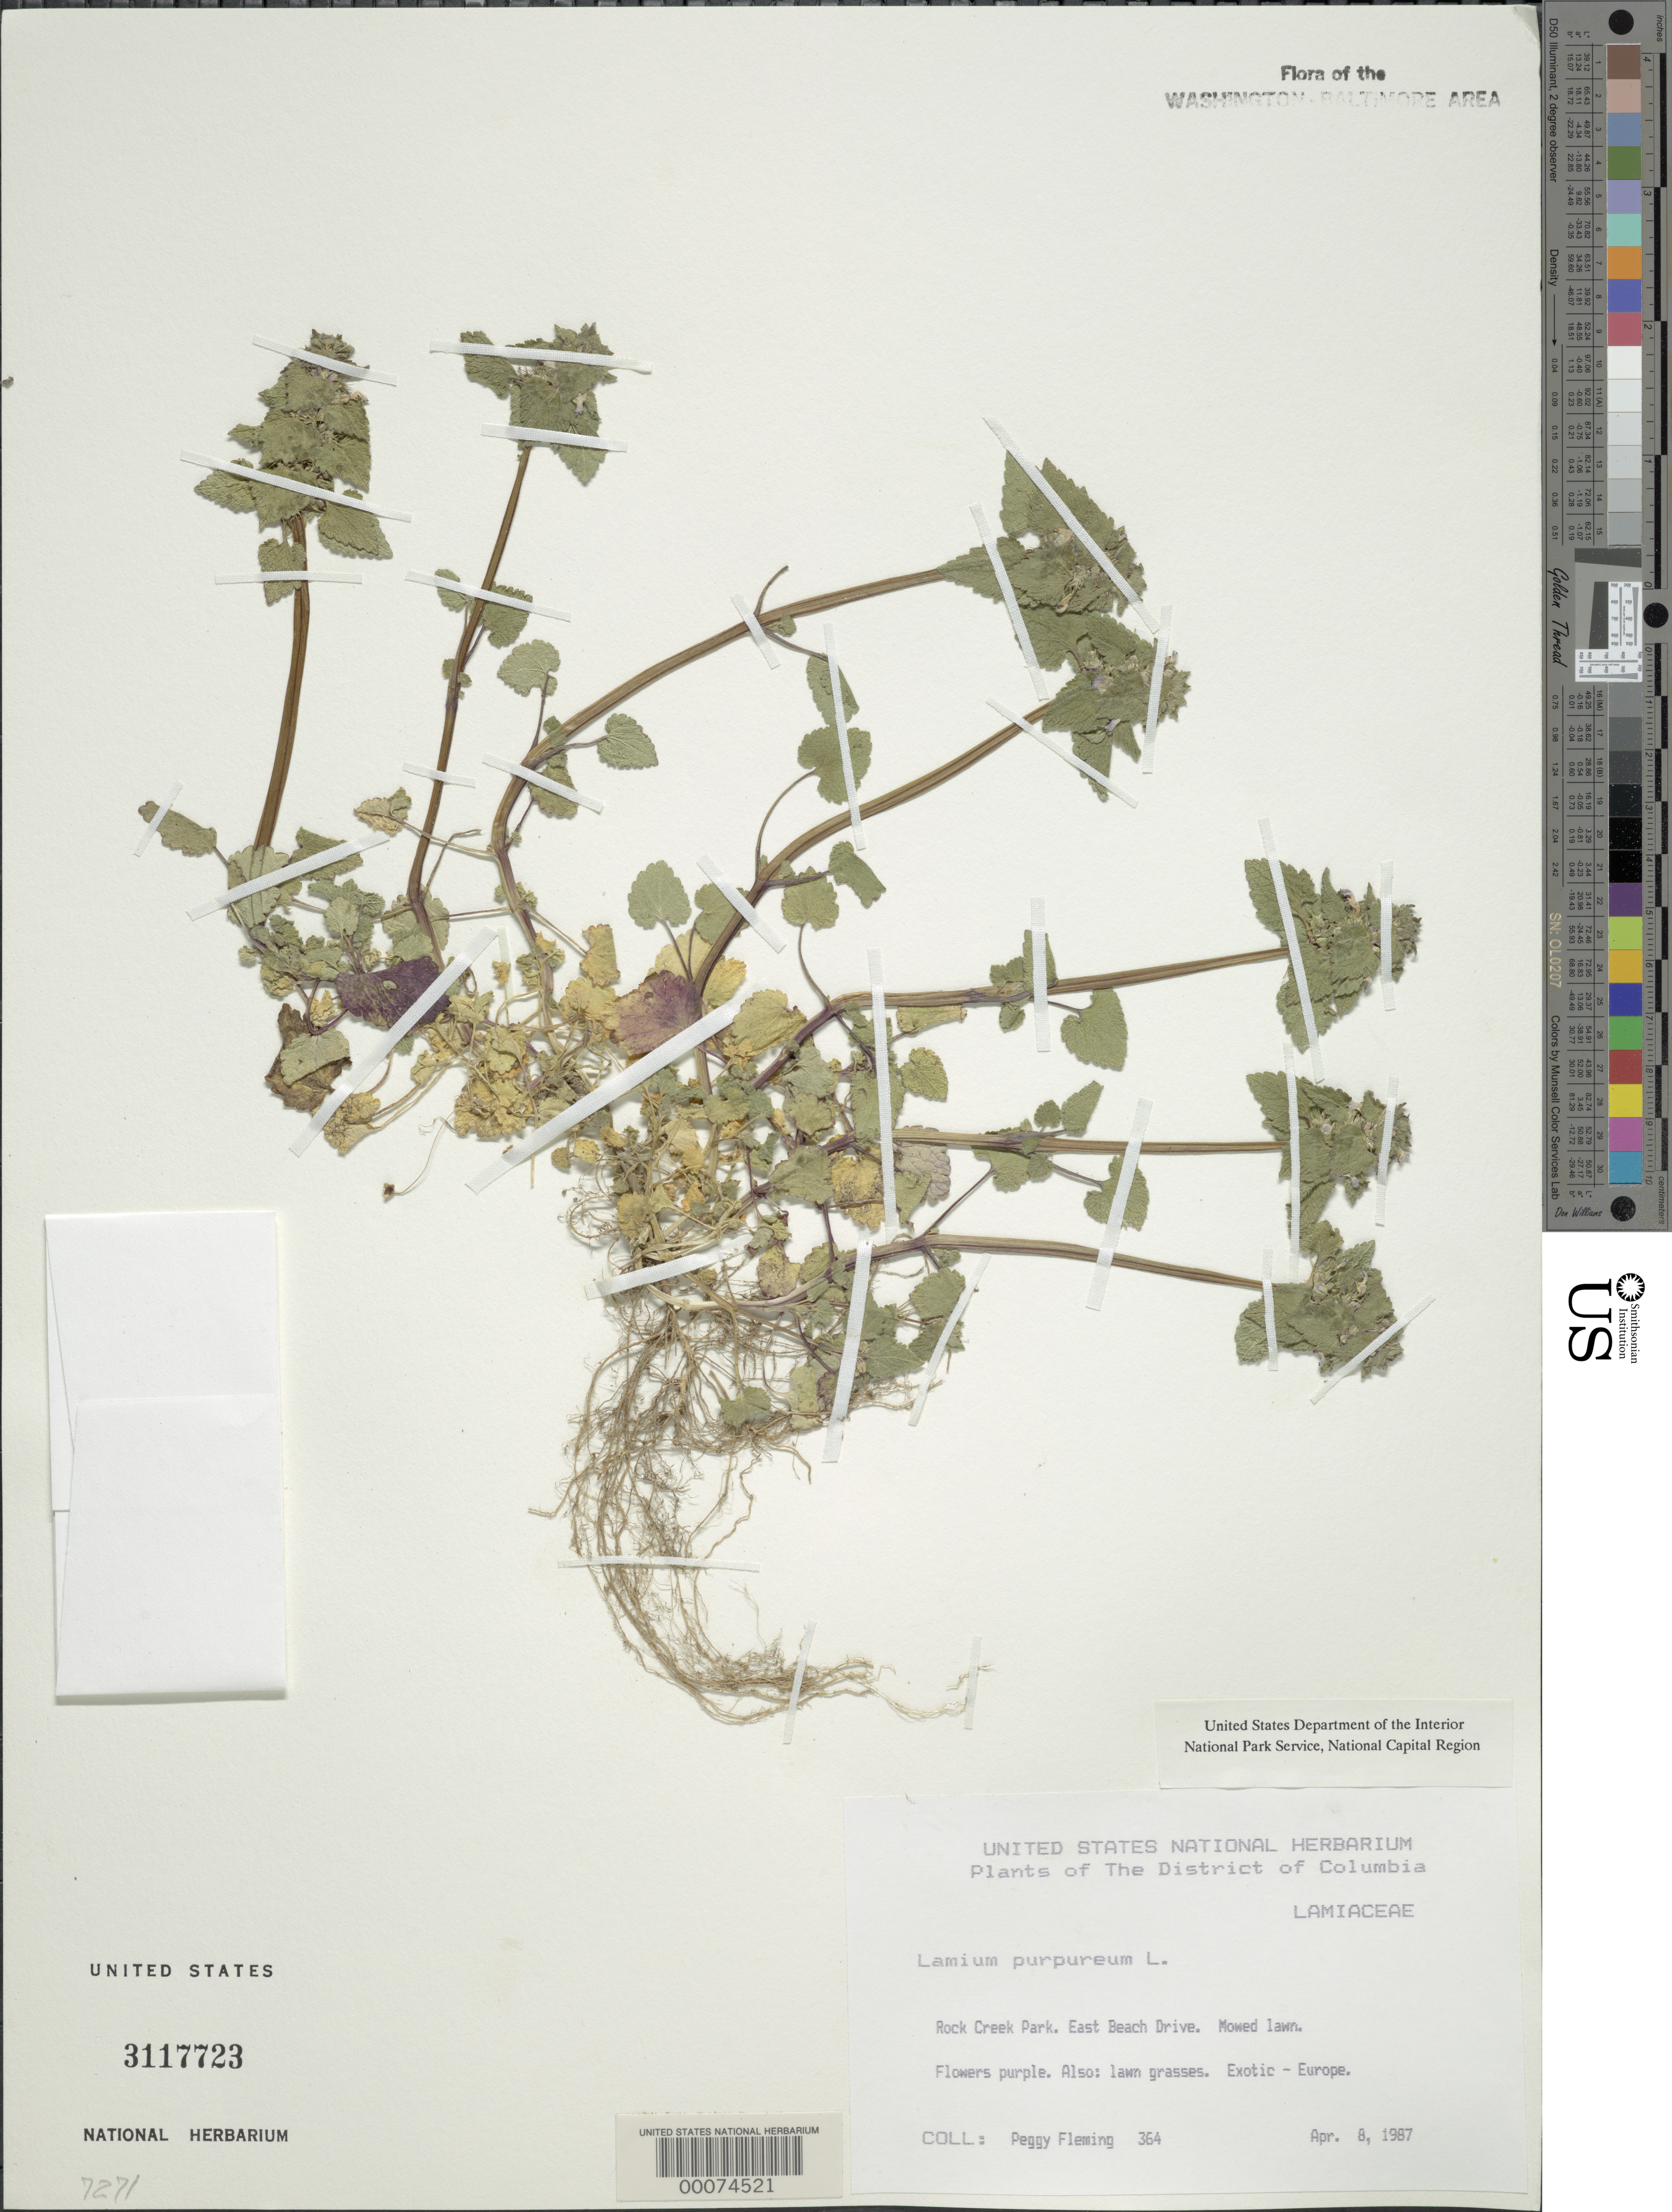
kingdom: Plantae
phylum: Tracheophyta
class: Magnoliopsida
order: Lamiales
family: Lamiaceae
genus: Lamium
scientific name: Lamium purpureum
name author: L.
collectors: P. Fleming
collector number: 364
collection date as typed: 08 Apr 1987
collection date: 1987-04-08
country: United States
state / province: District of Columbia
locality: Rock Creek Park. East Beach Drive. Rock Creek Park and vicinity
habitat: Mowed lawn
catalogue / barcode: US 3117723